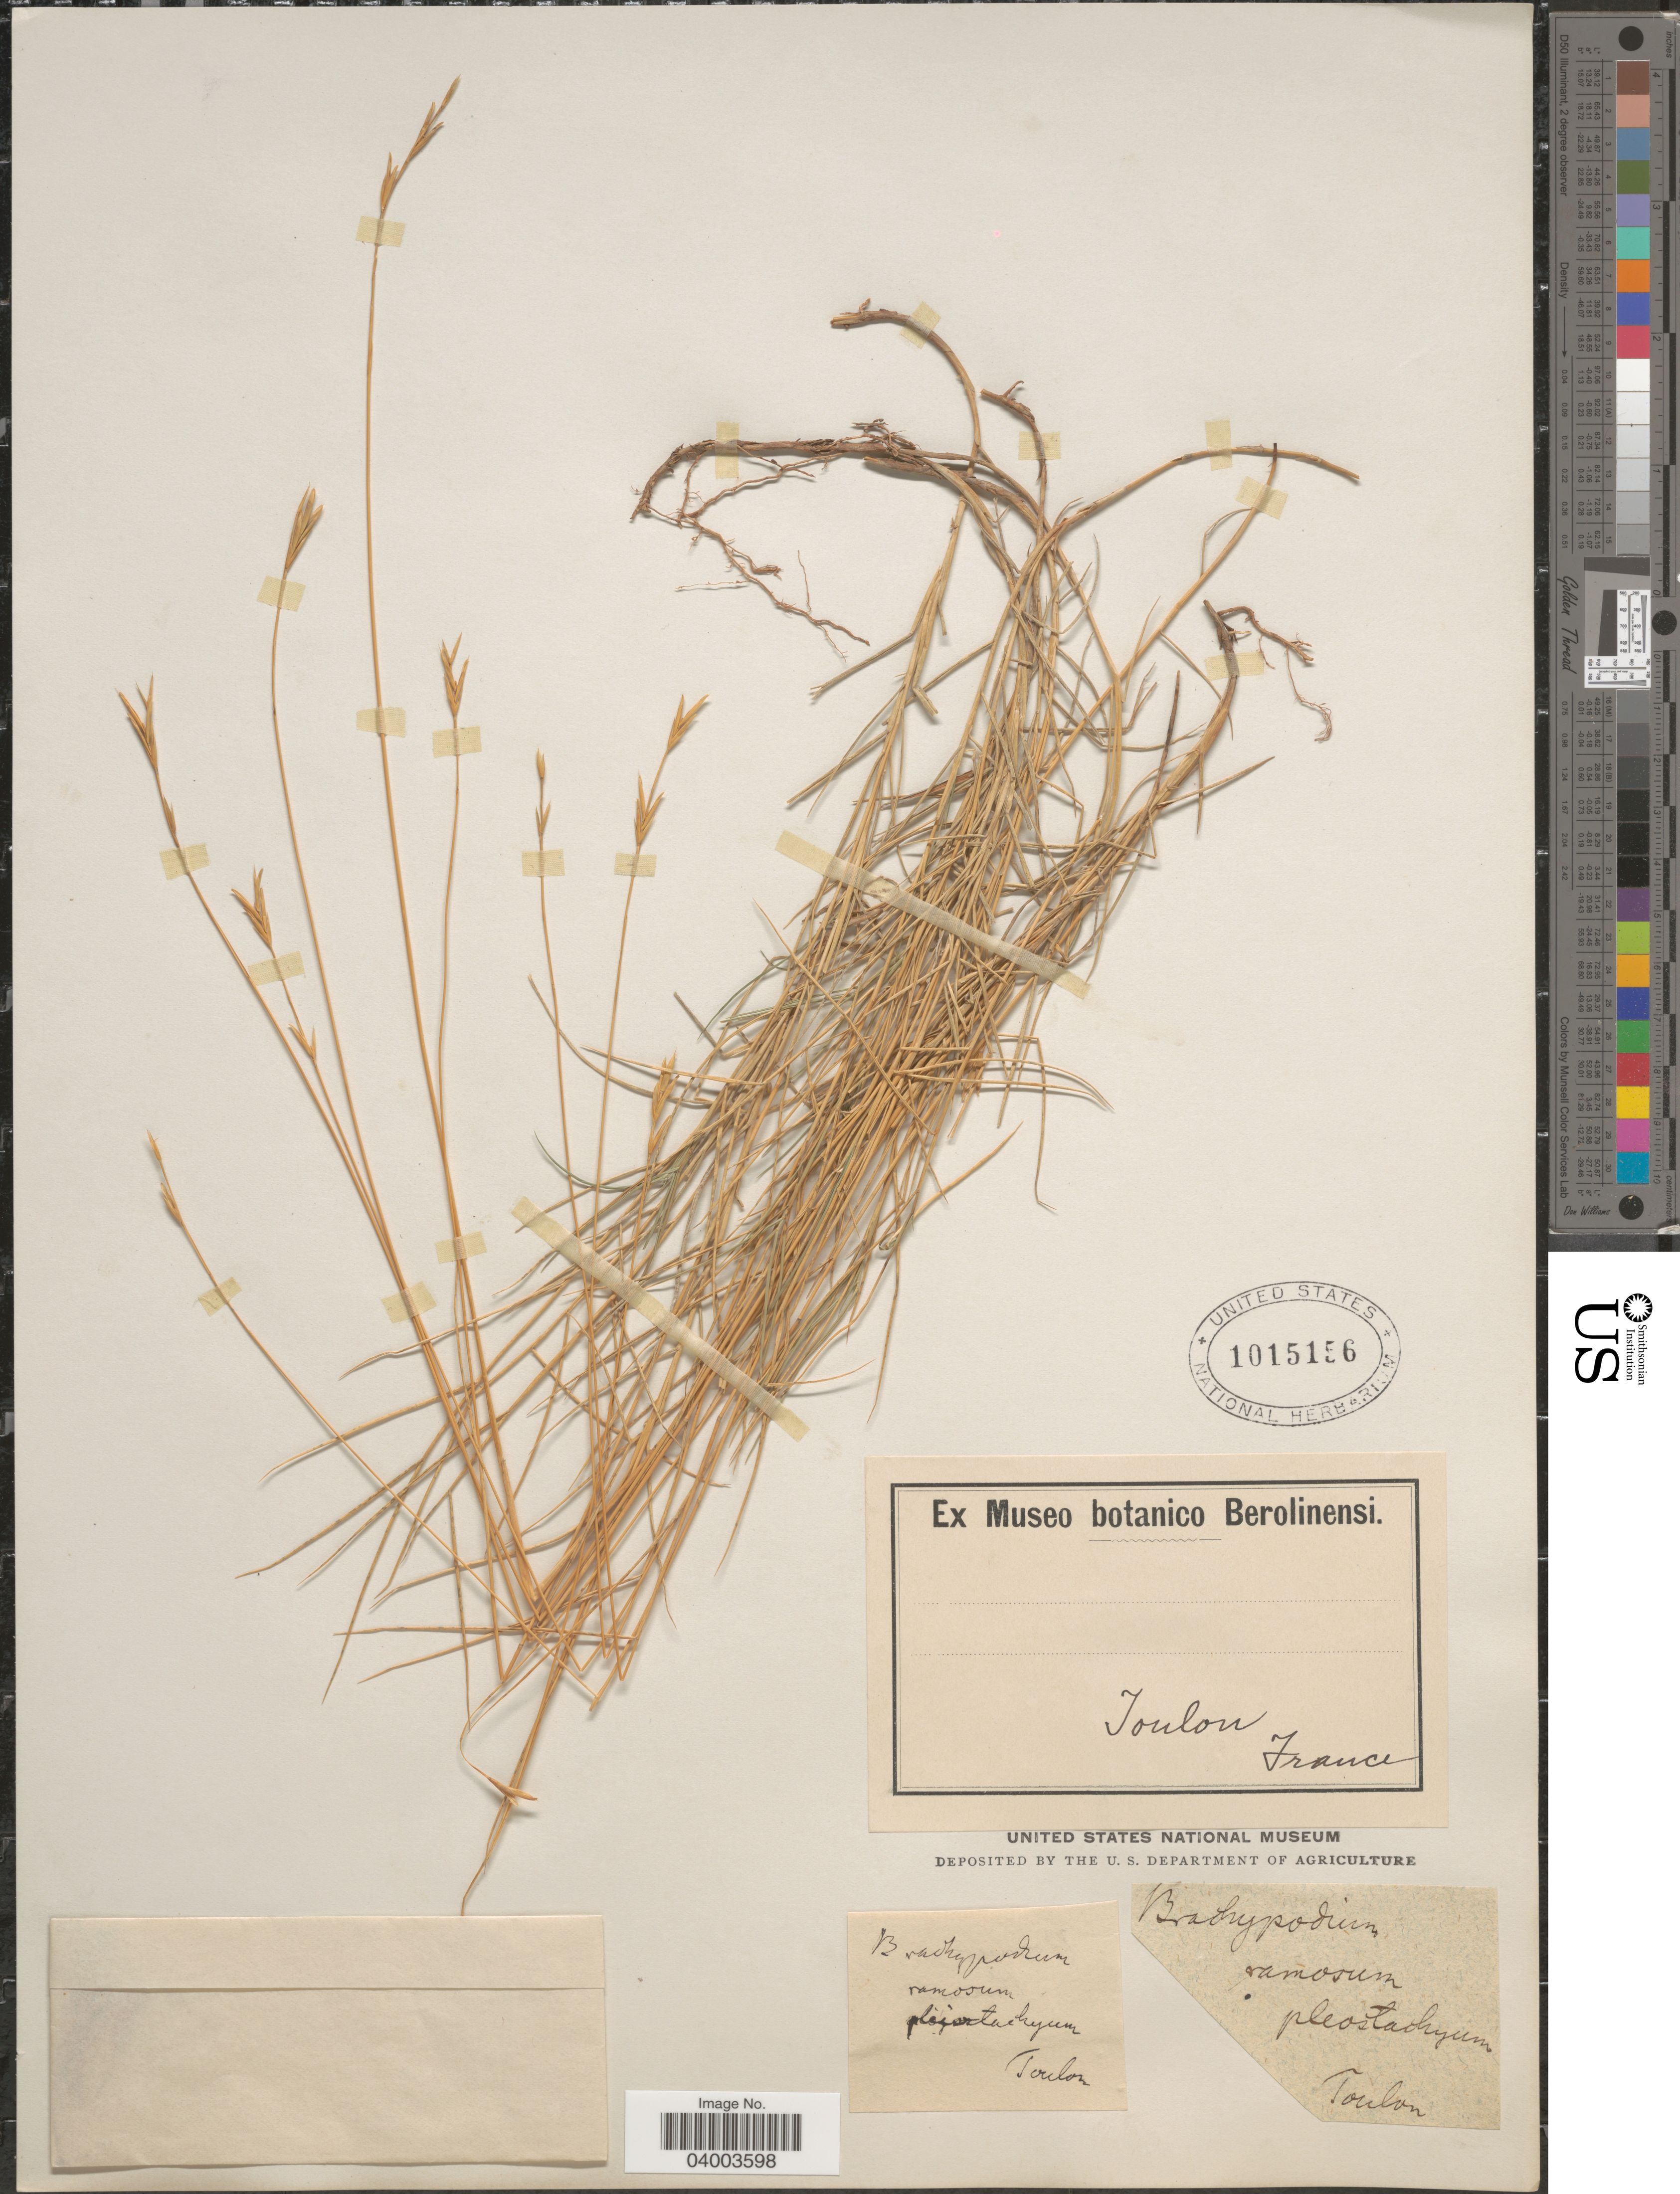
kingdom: Plantae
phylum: Tracheophyta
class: Liliopsida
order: Poales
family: Poaceae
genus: Brachypodium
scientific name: Brachypodium retusum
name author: (Pers.) P. Beauv.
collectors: ex Mus. Bot. Berolinensi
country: France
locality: Toulon.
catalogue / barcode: US 1015156